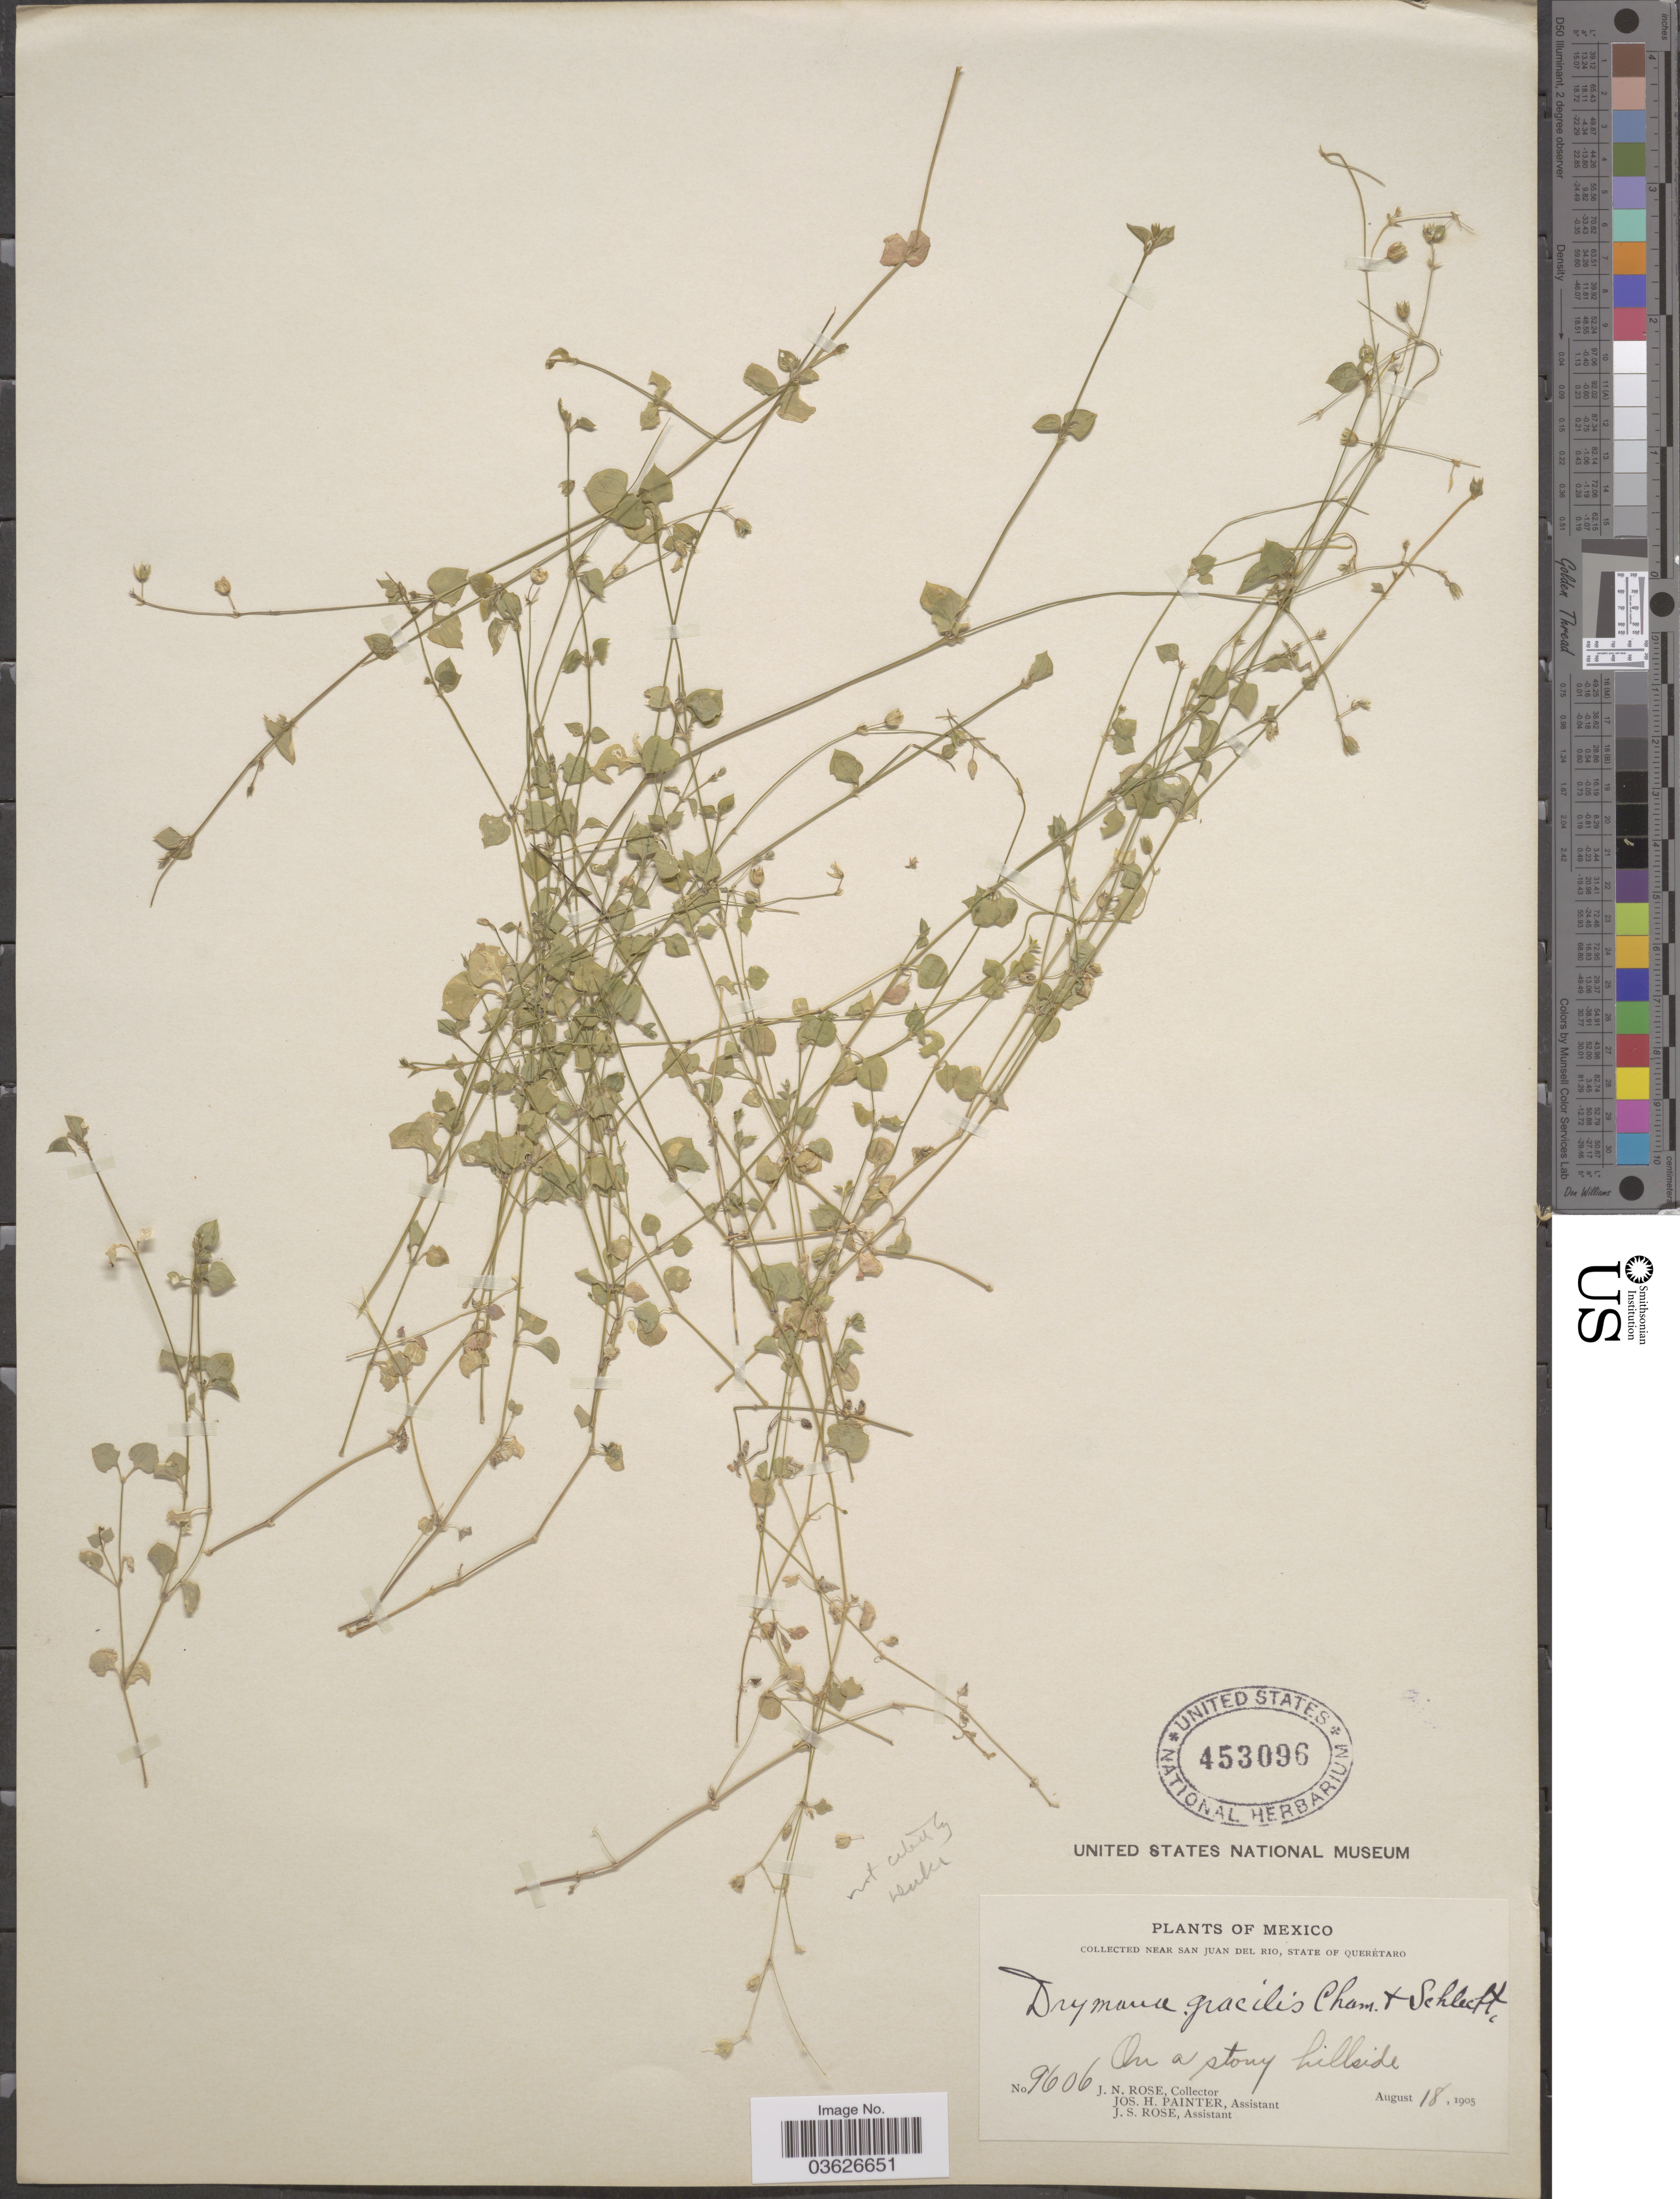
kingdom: Plantae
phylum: Tracheophyta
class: Magnoliopsida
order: Caryophyllales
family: Caryophyllaceae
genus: Drymaria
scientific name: Drymaria gracilis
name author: Cham. & Schltdl.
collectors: J. N. Rose, J. H. Painter & J. S. Rose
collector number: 9606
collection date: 1905-08-18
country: Mexico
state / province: Querétaro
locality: Near San Juan del Rio.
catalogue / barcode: US 453096